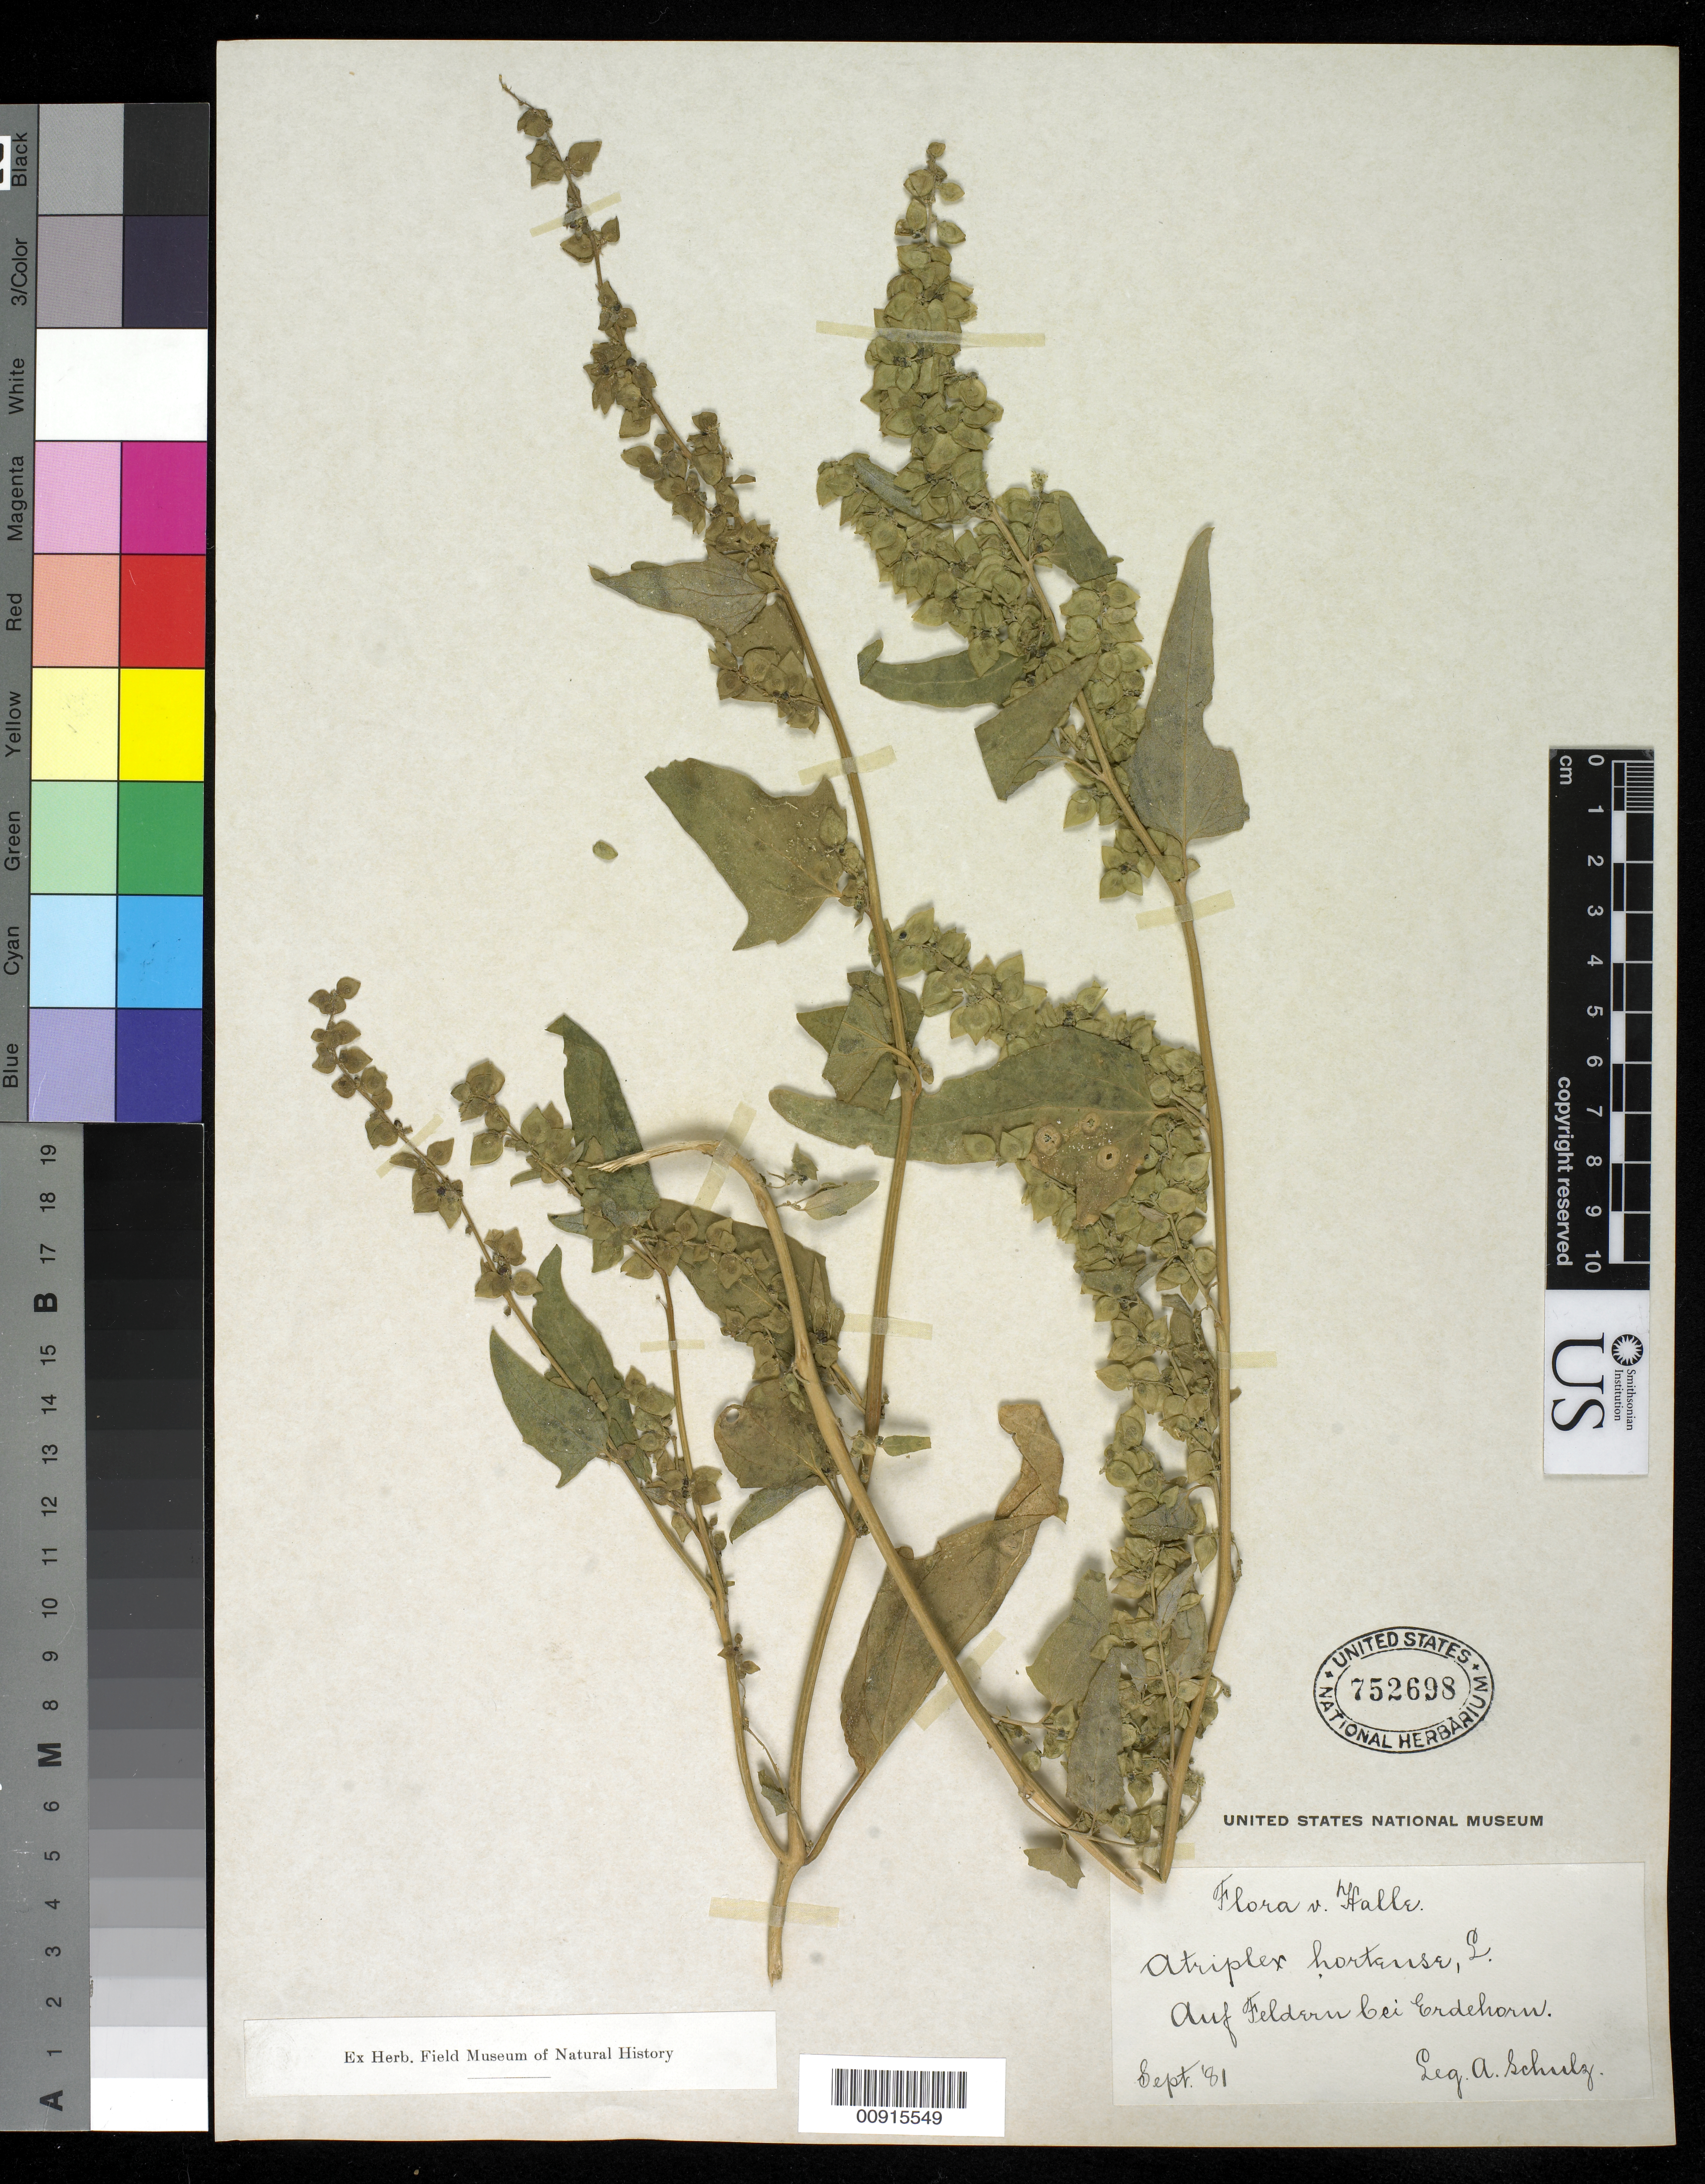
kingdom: Plantae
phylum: Tracheophyta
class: Magnoliopsida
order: Caryophyllales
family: Amaranthaceae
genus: Atriplex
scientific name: Atriplex hortensis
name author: L.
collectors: A. Schulz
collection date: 1881-09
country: Germany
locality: Halle "auf Feldern bei Erdehorn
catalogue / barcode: US 753698